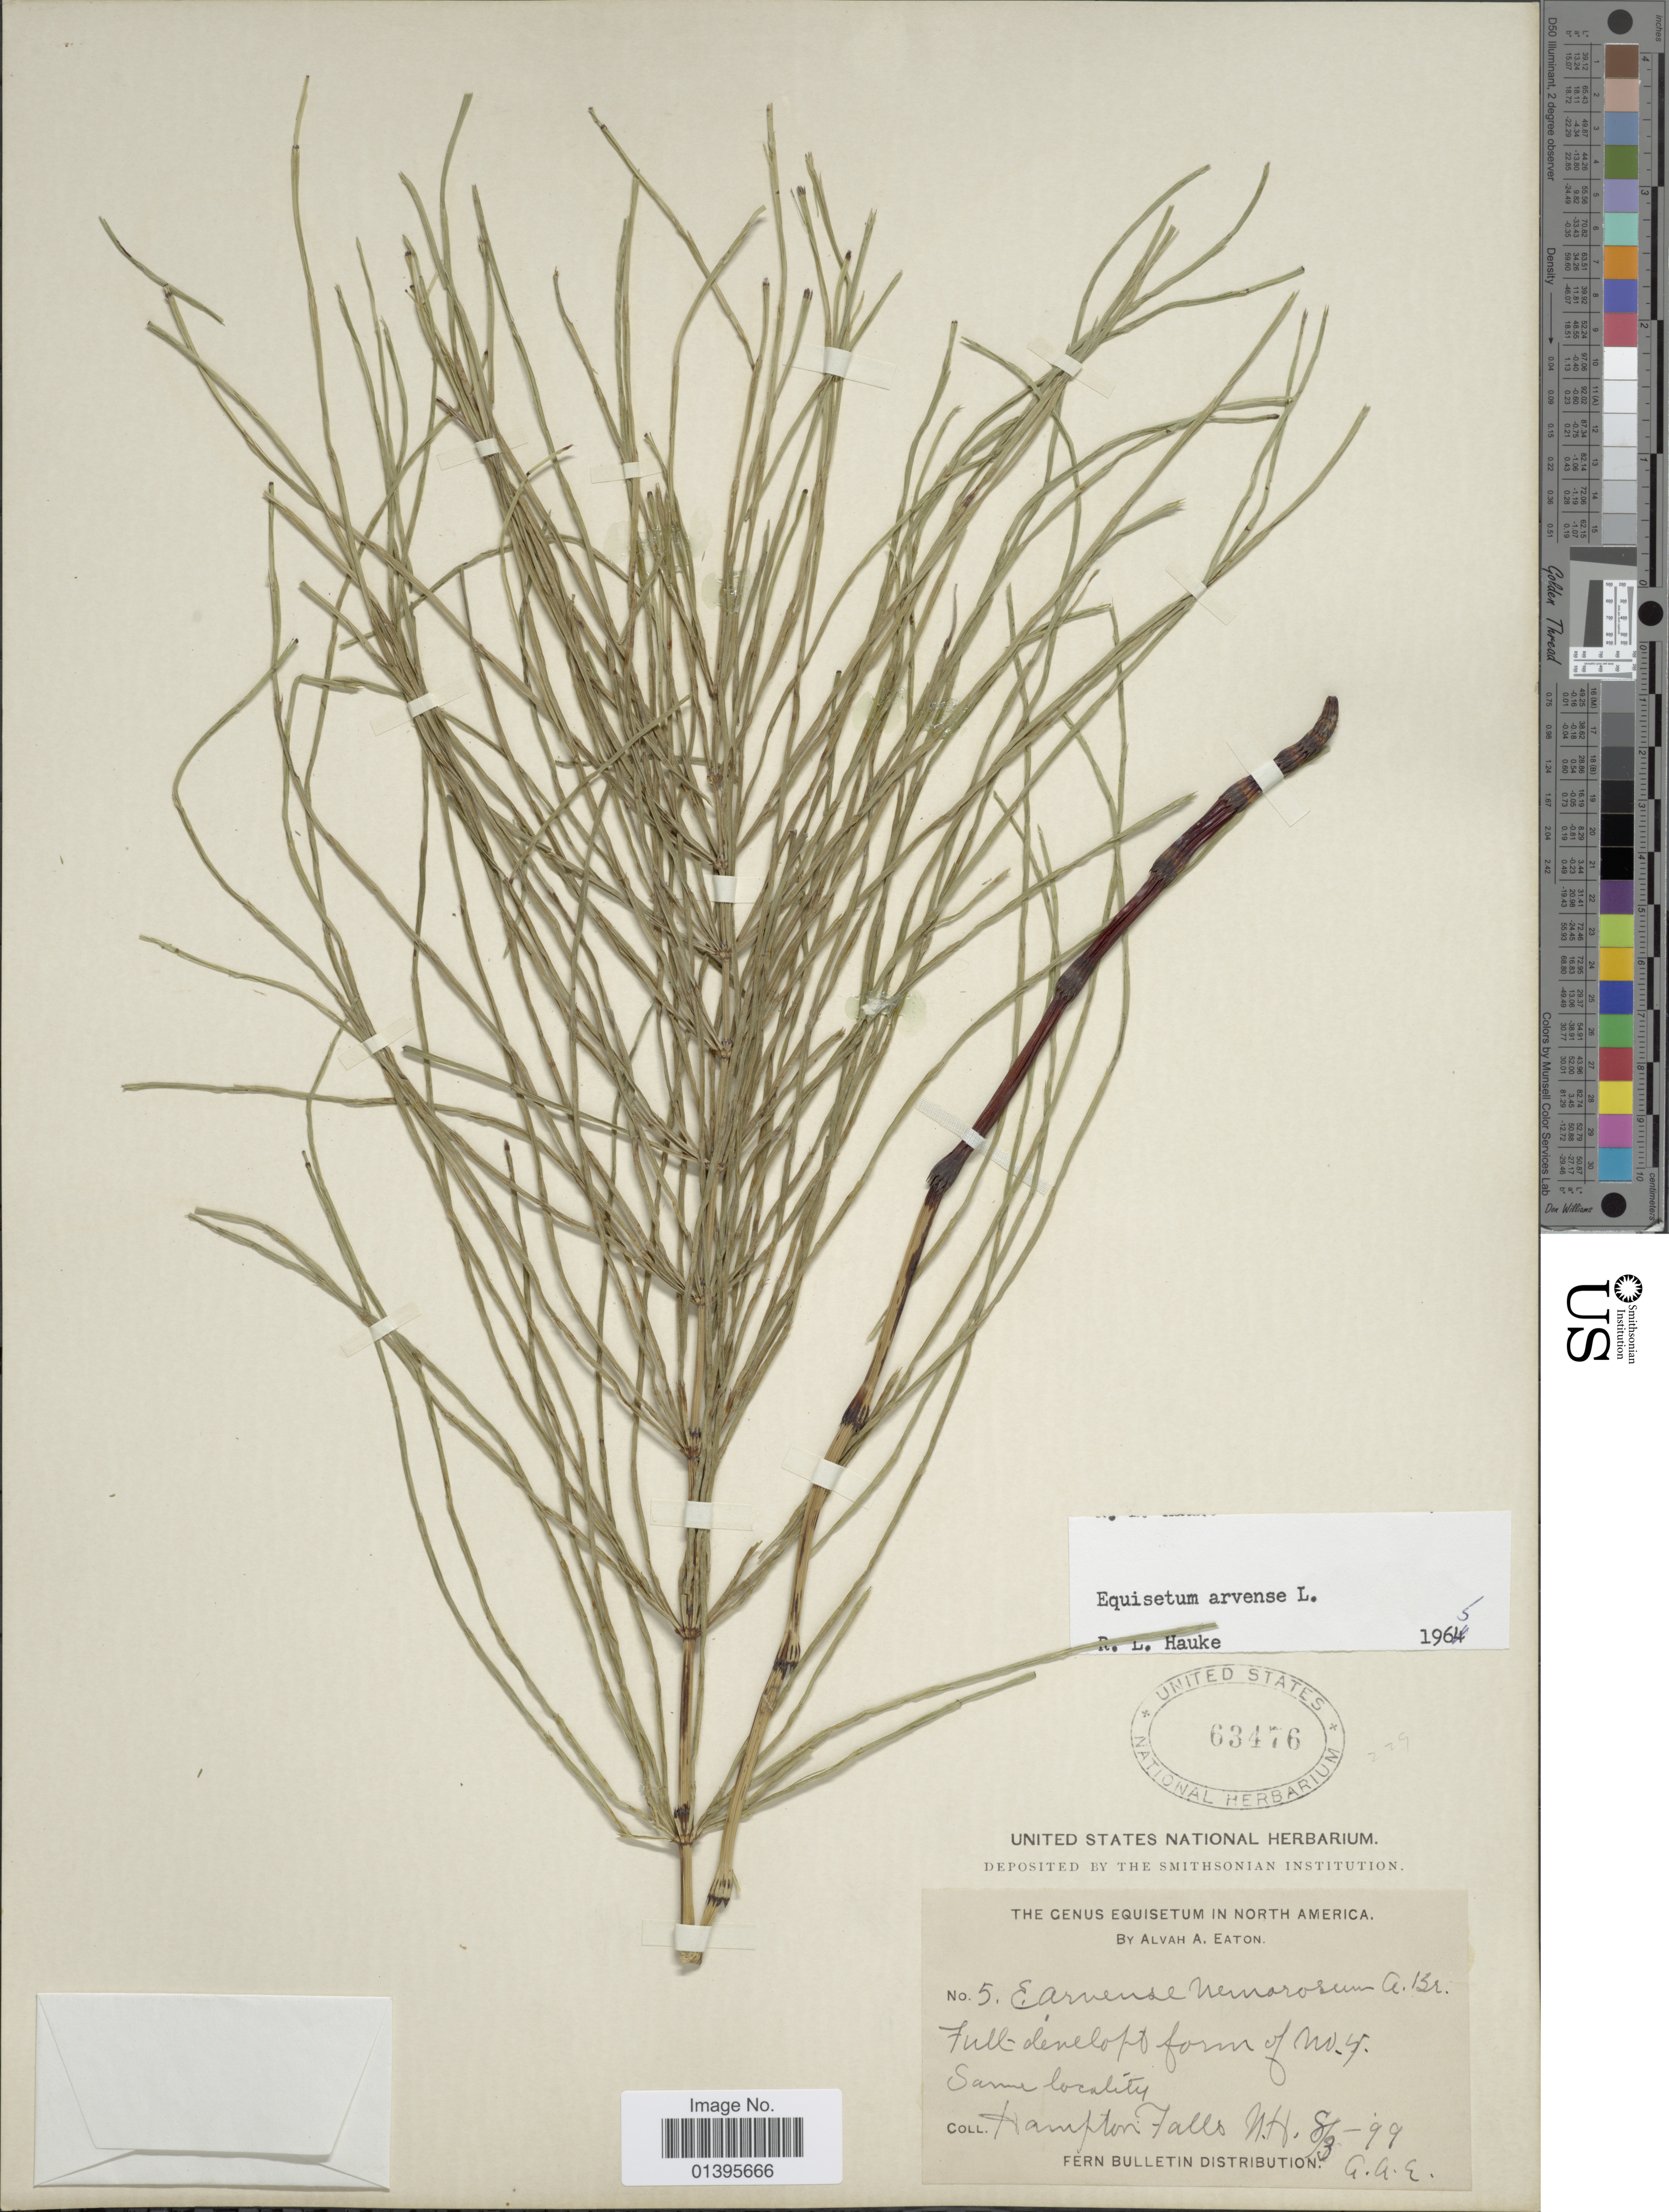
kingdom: Plantae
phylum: Tracheophyta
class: Polypodiopsida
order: Equisetales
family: Equisetaceae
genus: Equisetum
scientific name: Equisetum arvense var. nemorosum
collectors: A. A. Eaton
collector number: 5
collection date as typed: Transcribed d/m/y: 3/8/99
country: United States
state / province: New Hampshire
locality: Hampton Falls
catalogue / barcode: US 63476